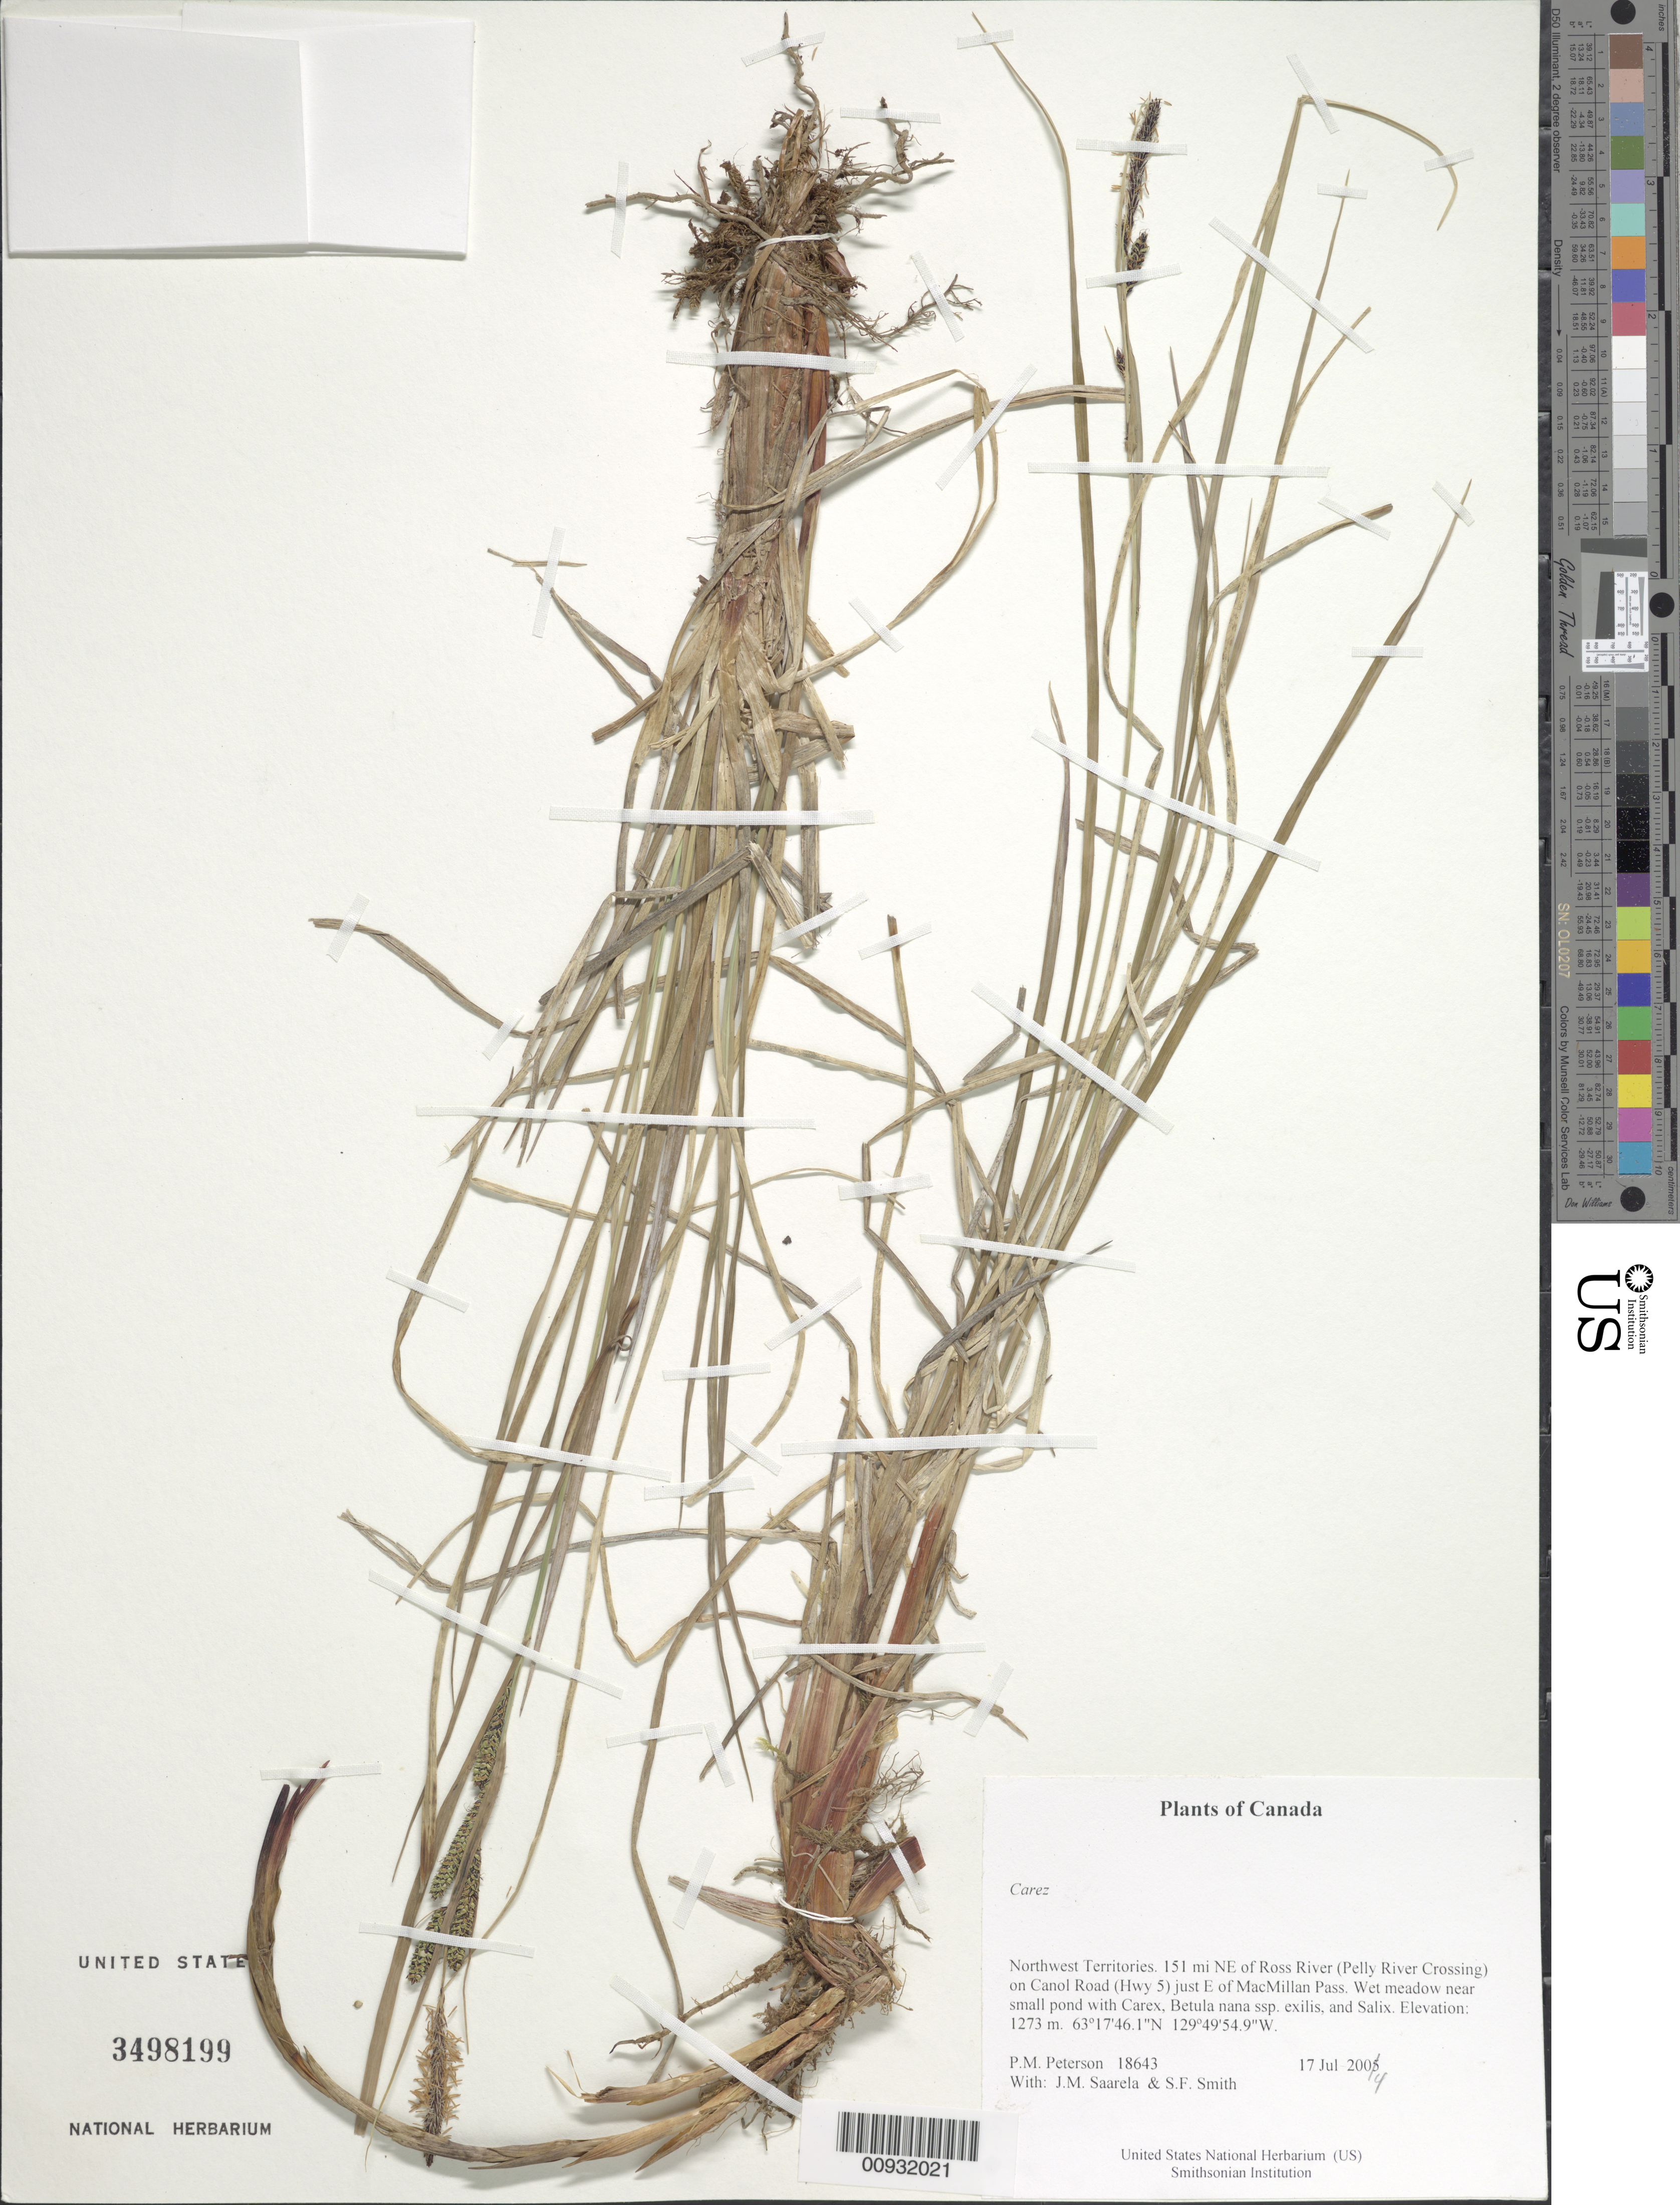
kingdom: Plantae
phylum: Tracheophyta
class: Liliopsida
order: Poales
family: Cyperaceae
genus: Carex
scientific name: Carex sp.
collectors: P. M. Peterson, J. Saarela & S.F. Smith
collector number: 18643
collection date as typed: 17 Jul 2004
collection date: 2004-07-17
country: Canada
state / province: Northwest Territories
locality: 151 mi NE of Ross River (Pelly River Crossing) on Canol Road (Hwy 5) just E of MacMillan Pass. Wet meadow near small pond with Carex, Betula nana ssp. exilis, and Salix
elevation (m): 1273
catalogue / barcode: US 3498199